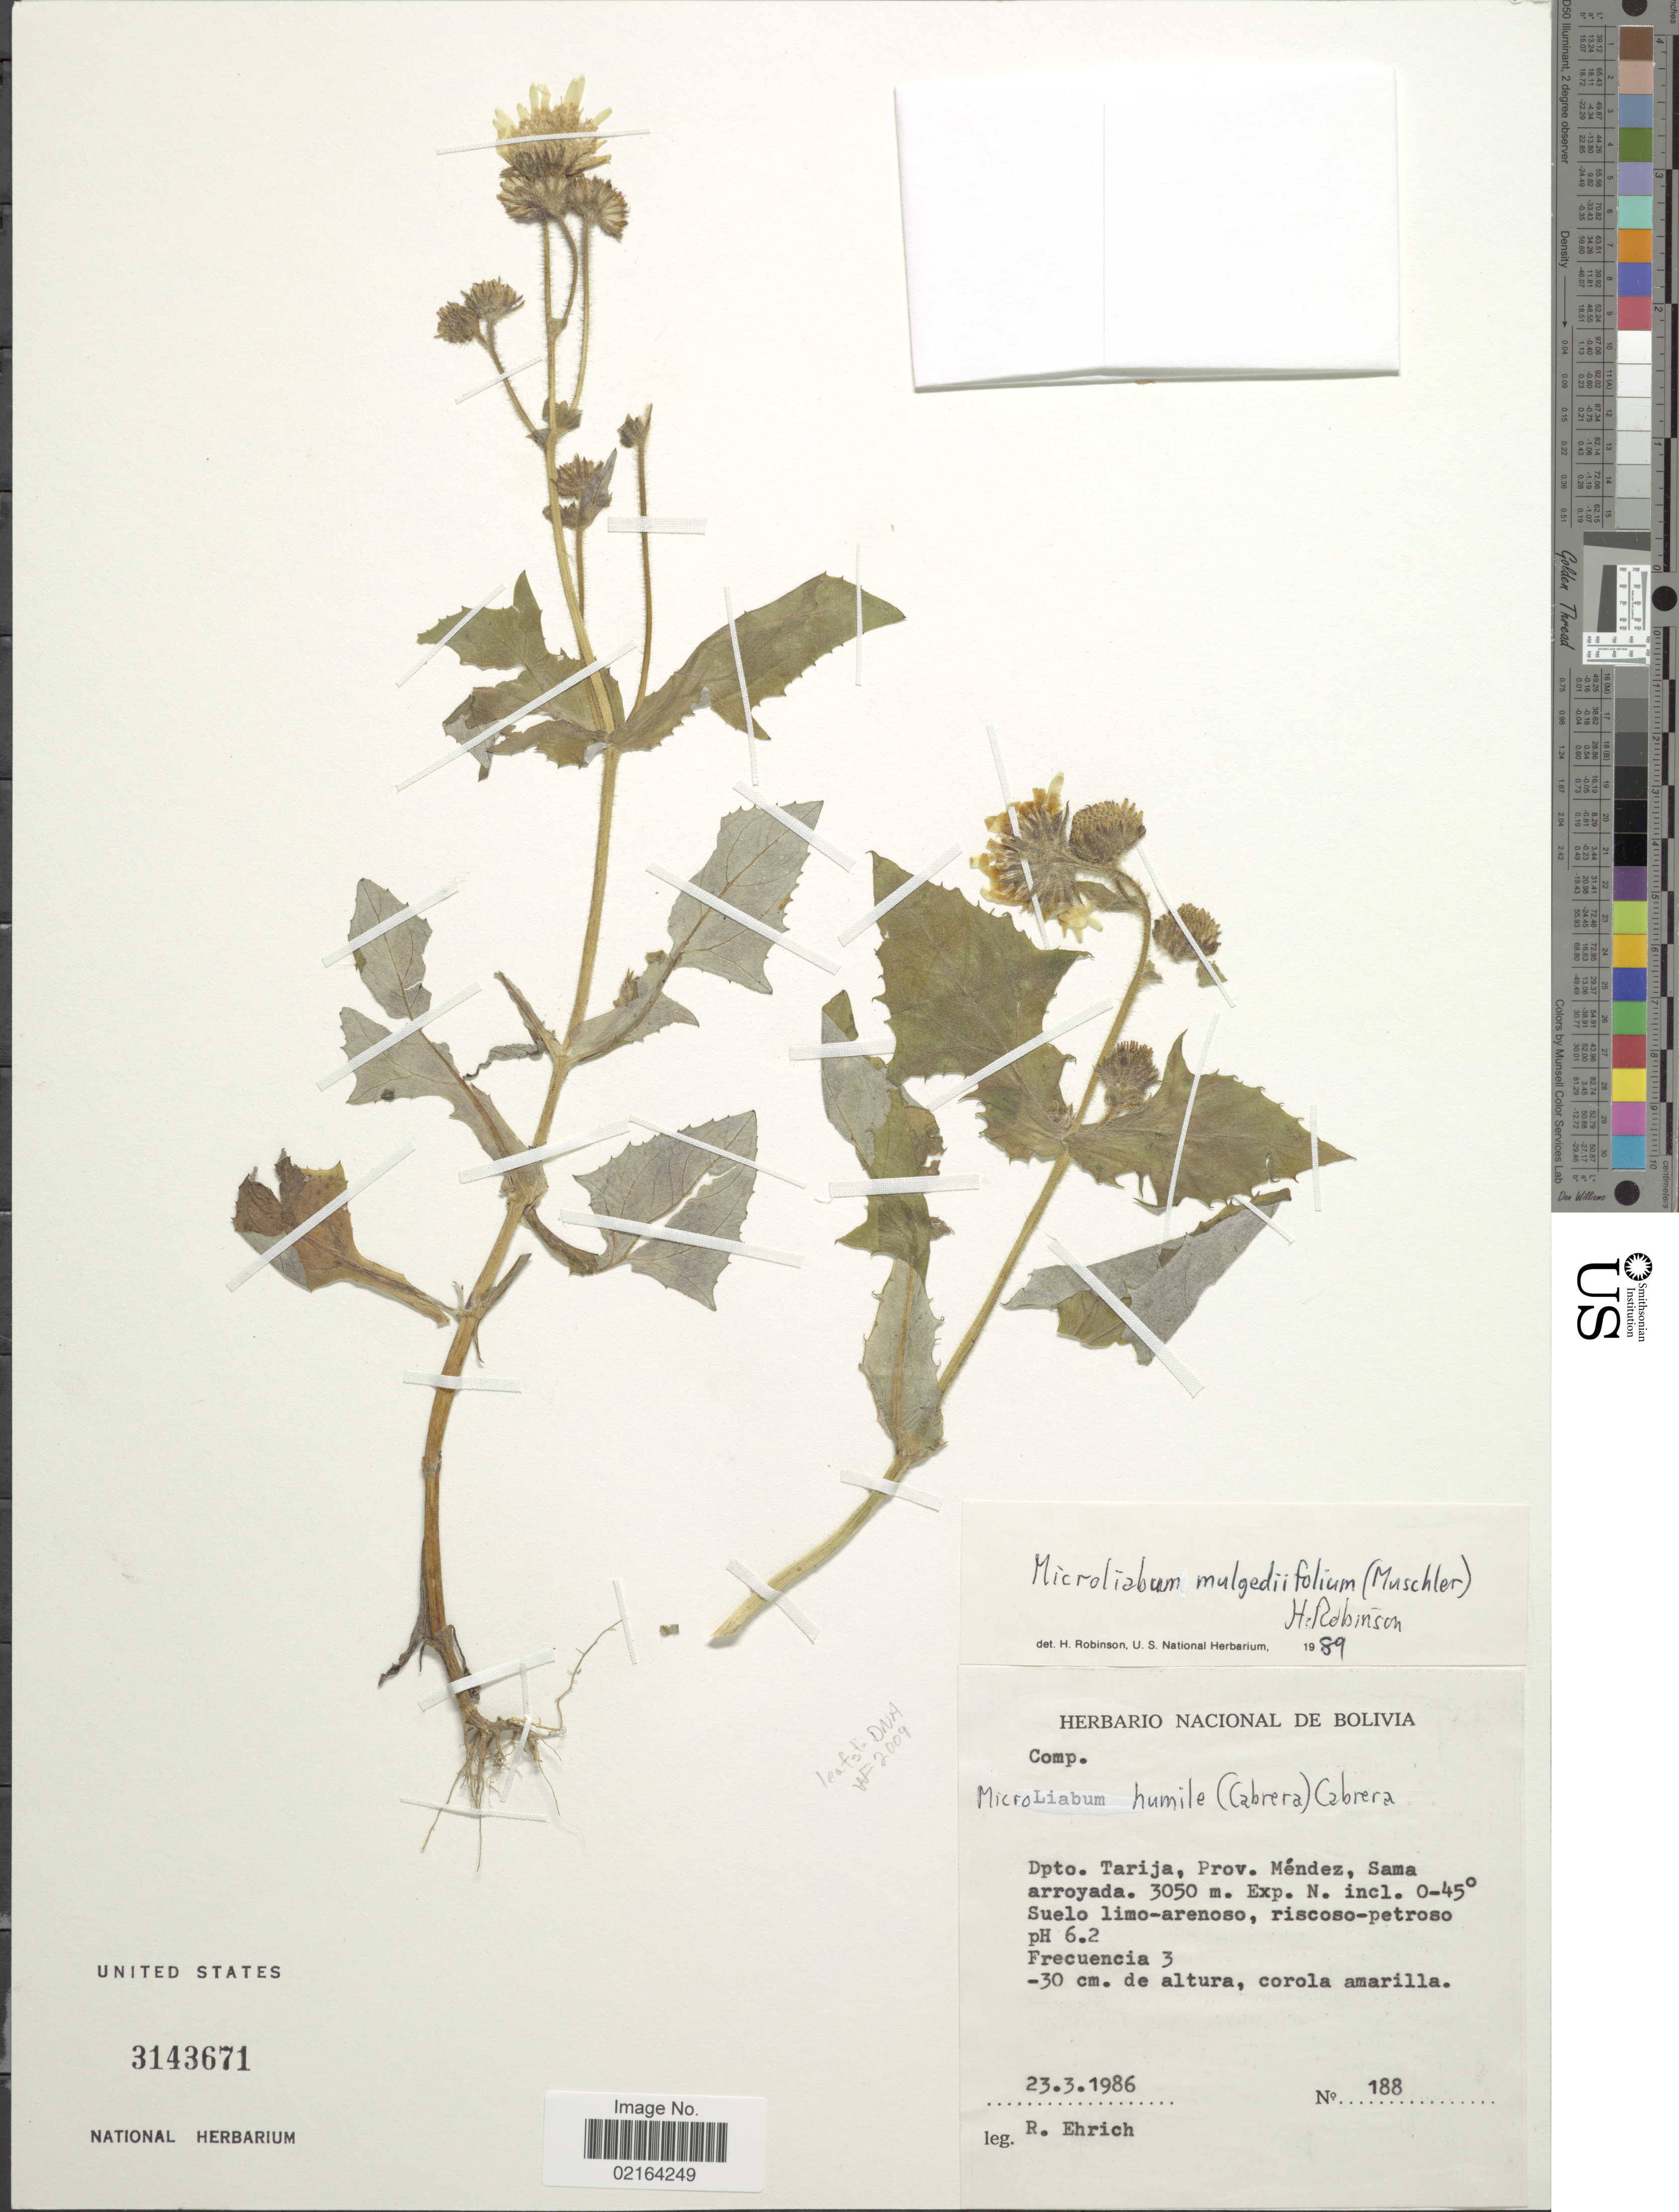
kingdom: Plantae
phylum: Tracheophyta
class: Magnoliopsida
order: Asterales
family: Asteraceae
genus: Microliabum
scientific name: Microliabum mulgediifolium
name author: (Muschl.) H. Rob.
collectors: R. Ehrich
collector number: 188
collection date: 1986-03-23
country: Bolivia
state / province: Tarija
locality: Dpto. Tarija, Prov. Mendez, Sama arroyada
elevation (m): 3050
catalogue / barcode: US 3143671